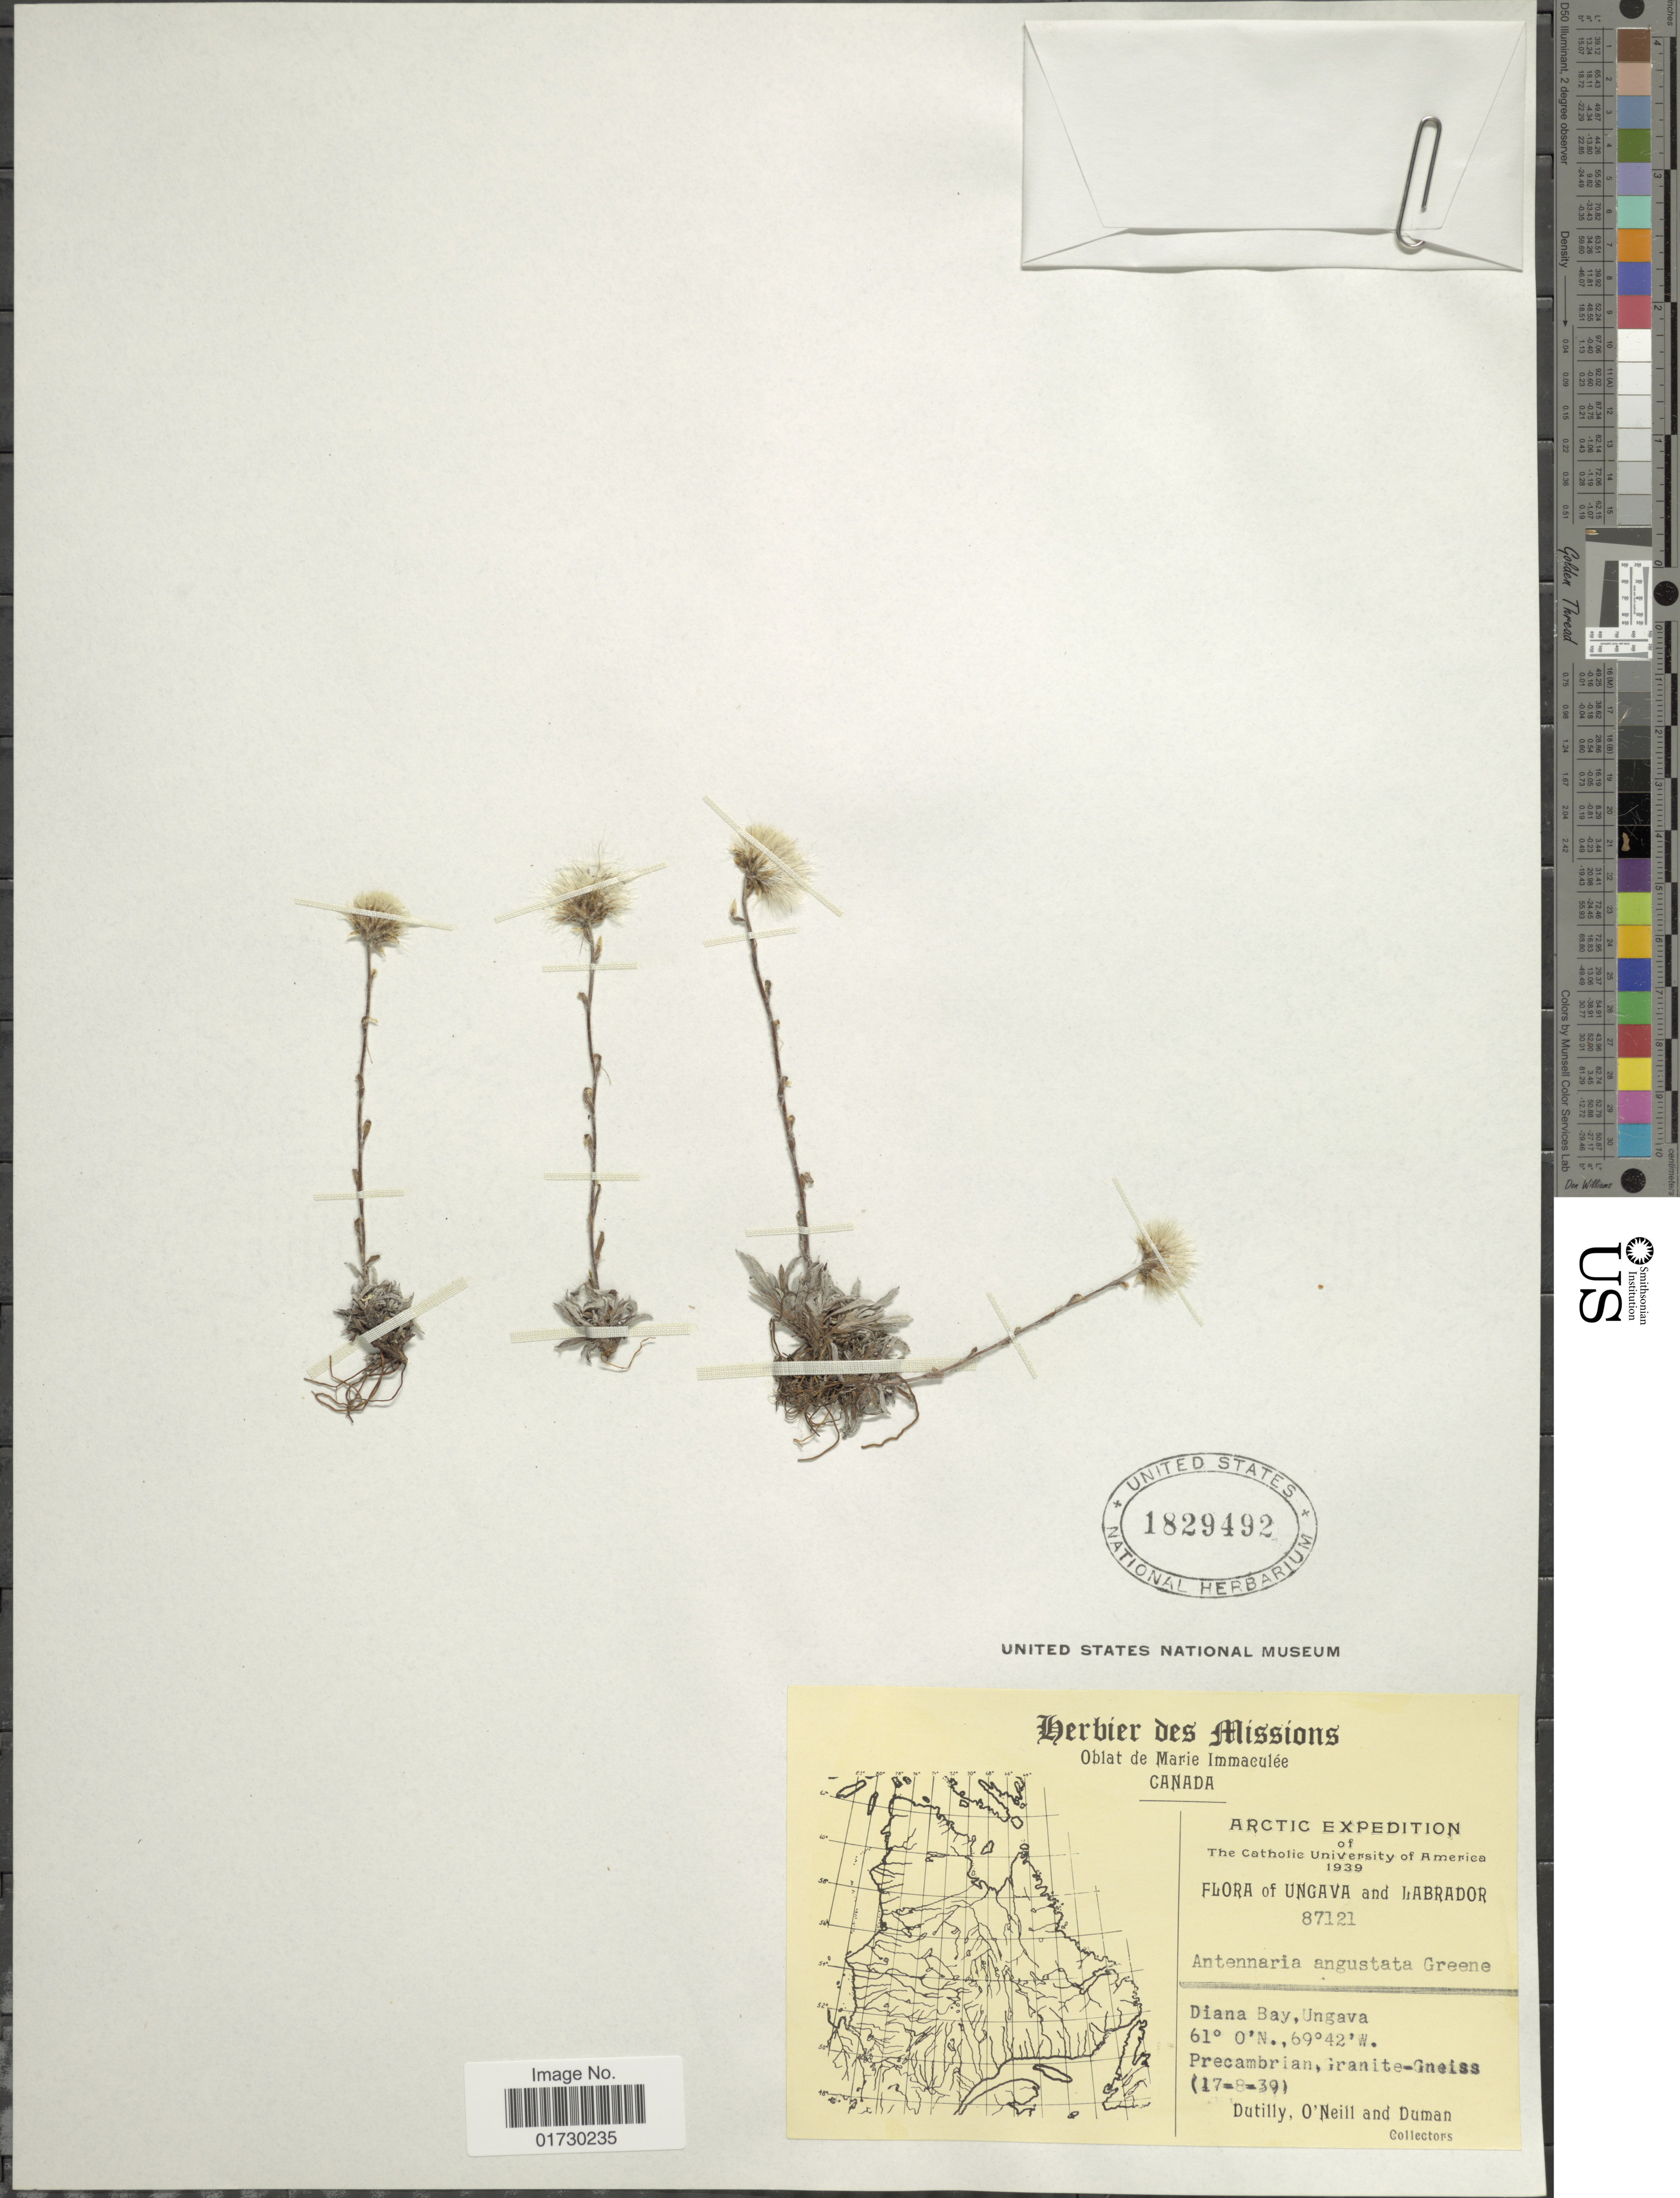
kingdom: Plantae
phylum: Tracheophyta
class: Magnoliopsida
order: Asterales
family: Asteraceae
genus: Antennaria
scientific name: Antennaria angustata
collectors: -. Dutilly, -. O'Neill & -. Duman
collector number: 87121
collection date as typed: Transcribed d/m/y: 17/8/39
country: Canada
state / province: Newfoundland and Labrador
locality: Ungava and Labrador, Diana Bay, Ungava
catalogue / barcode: US 1829492